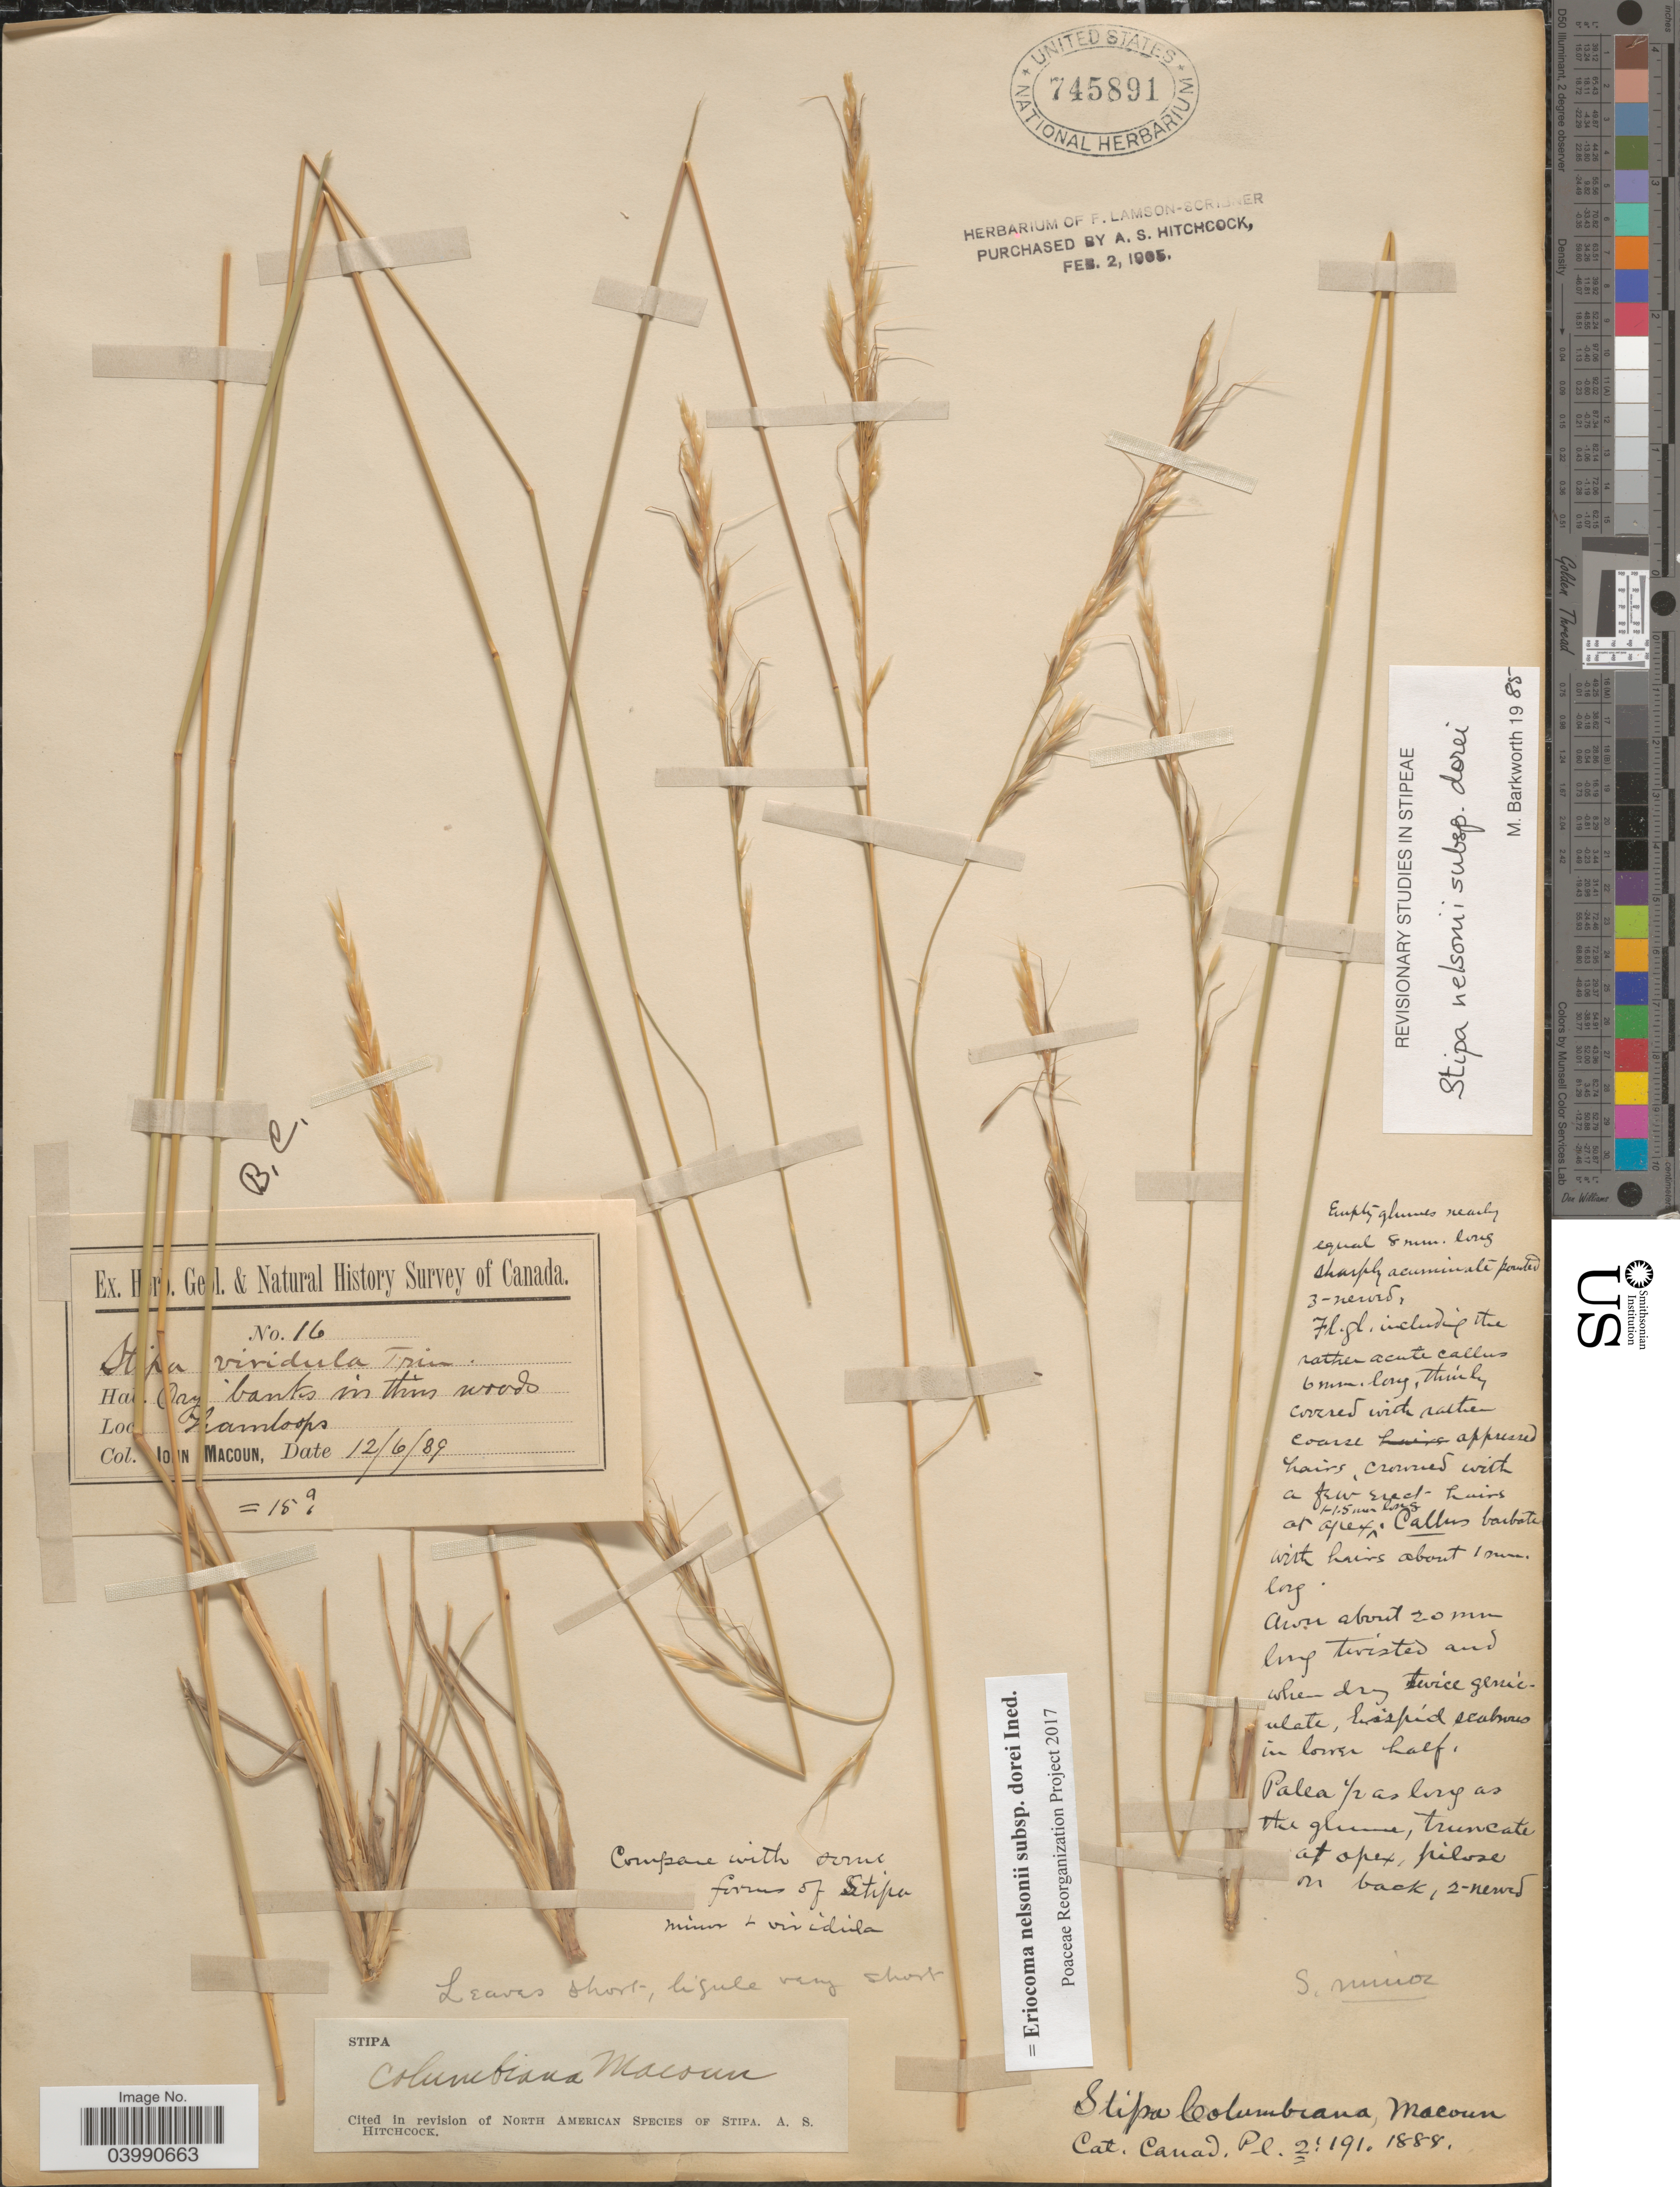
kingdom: Plantae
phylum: Tracheophyta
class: Liliopsida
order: Poales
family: Poaceae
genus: Eriocoma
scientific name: Eriocoma nelsonii subsp. dorei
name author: (Barkworth & J. Maze) Romasch.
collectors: J. Macoun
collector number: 16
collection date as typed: Transcribed d/m/y: 12/6/89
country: Canada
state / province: British Columbia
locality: Kamloops.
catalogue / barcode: US 74891